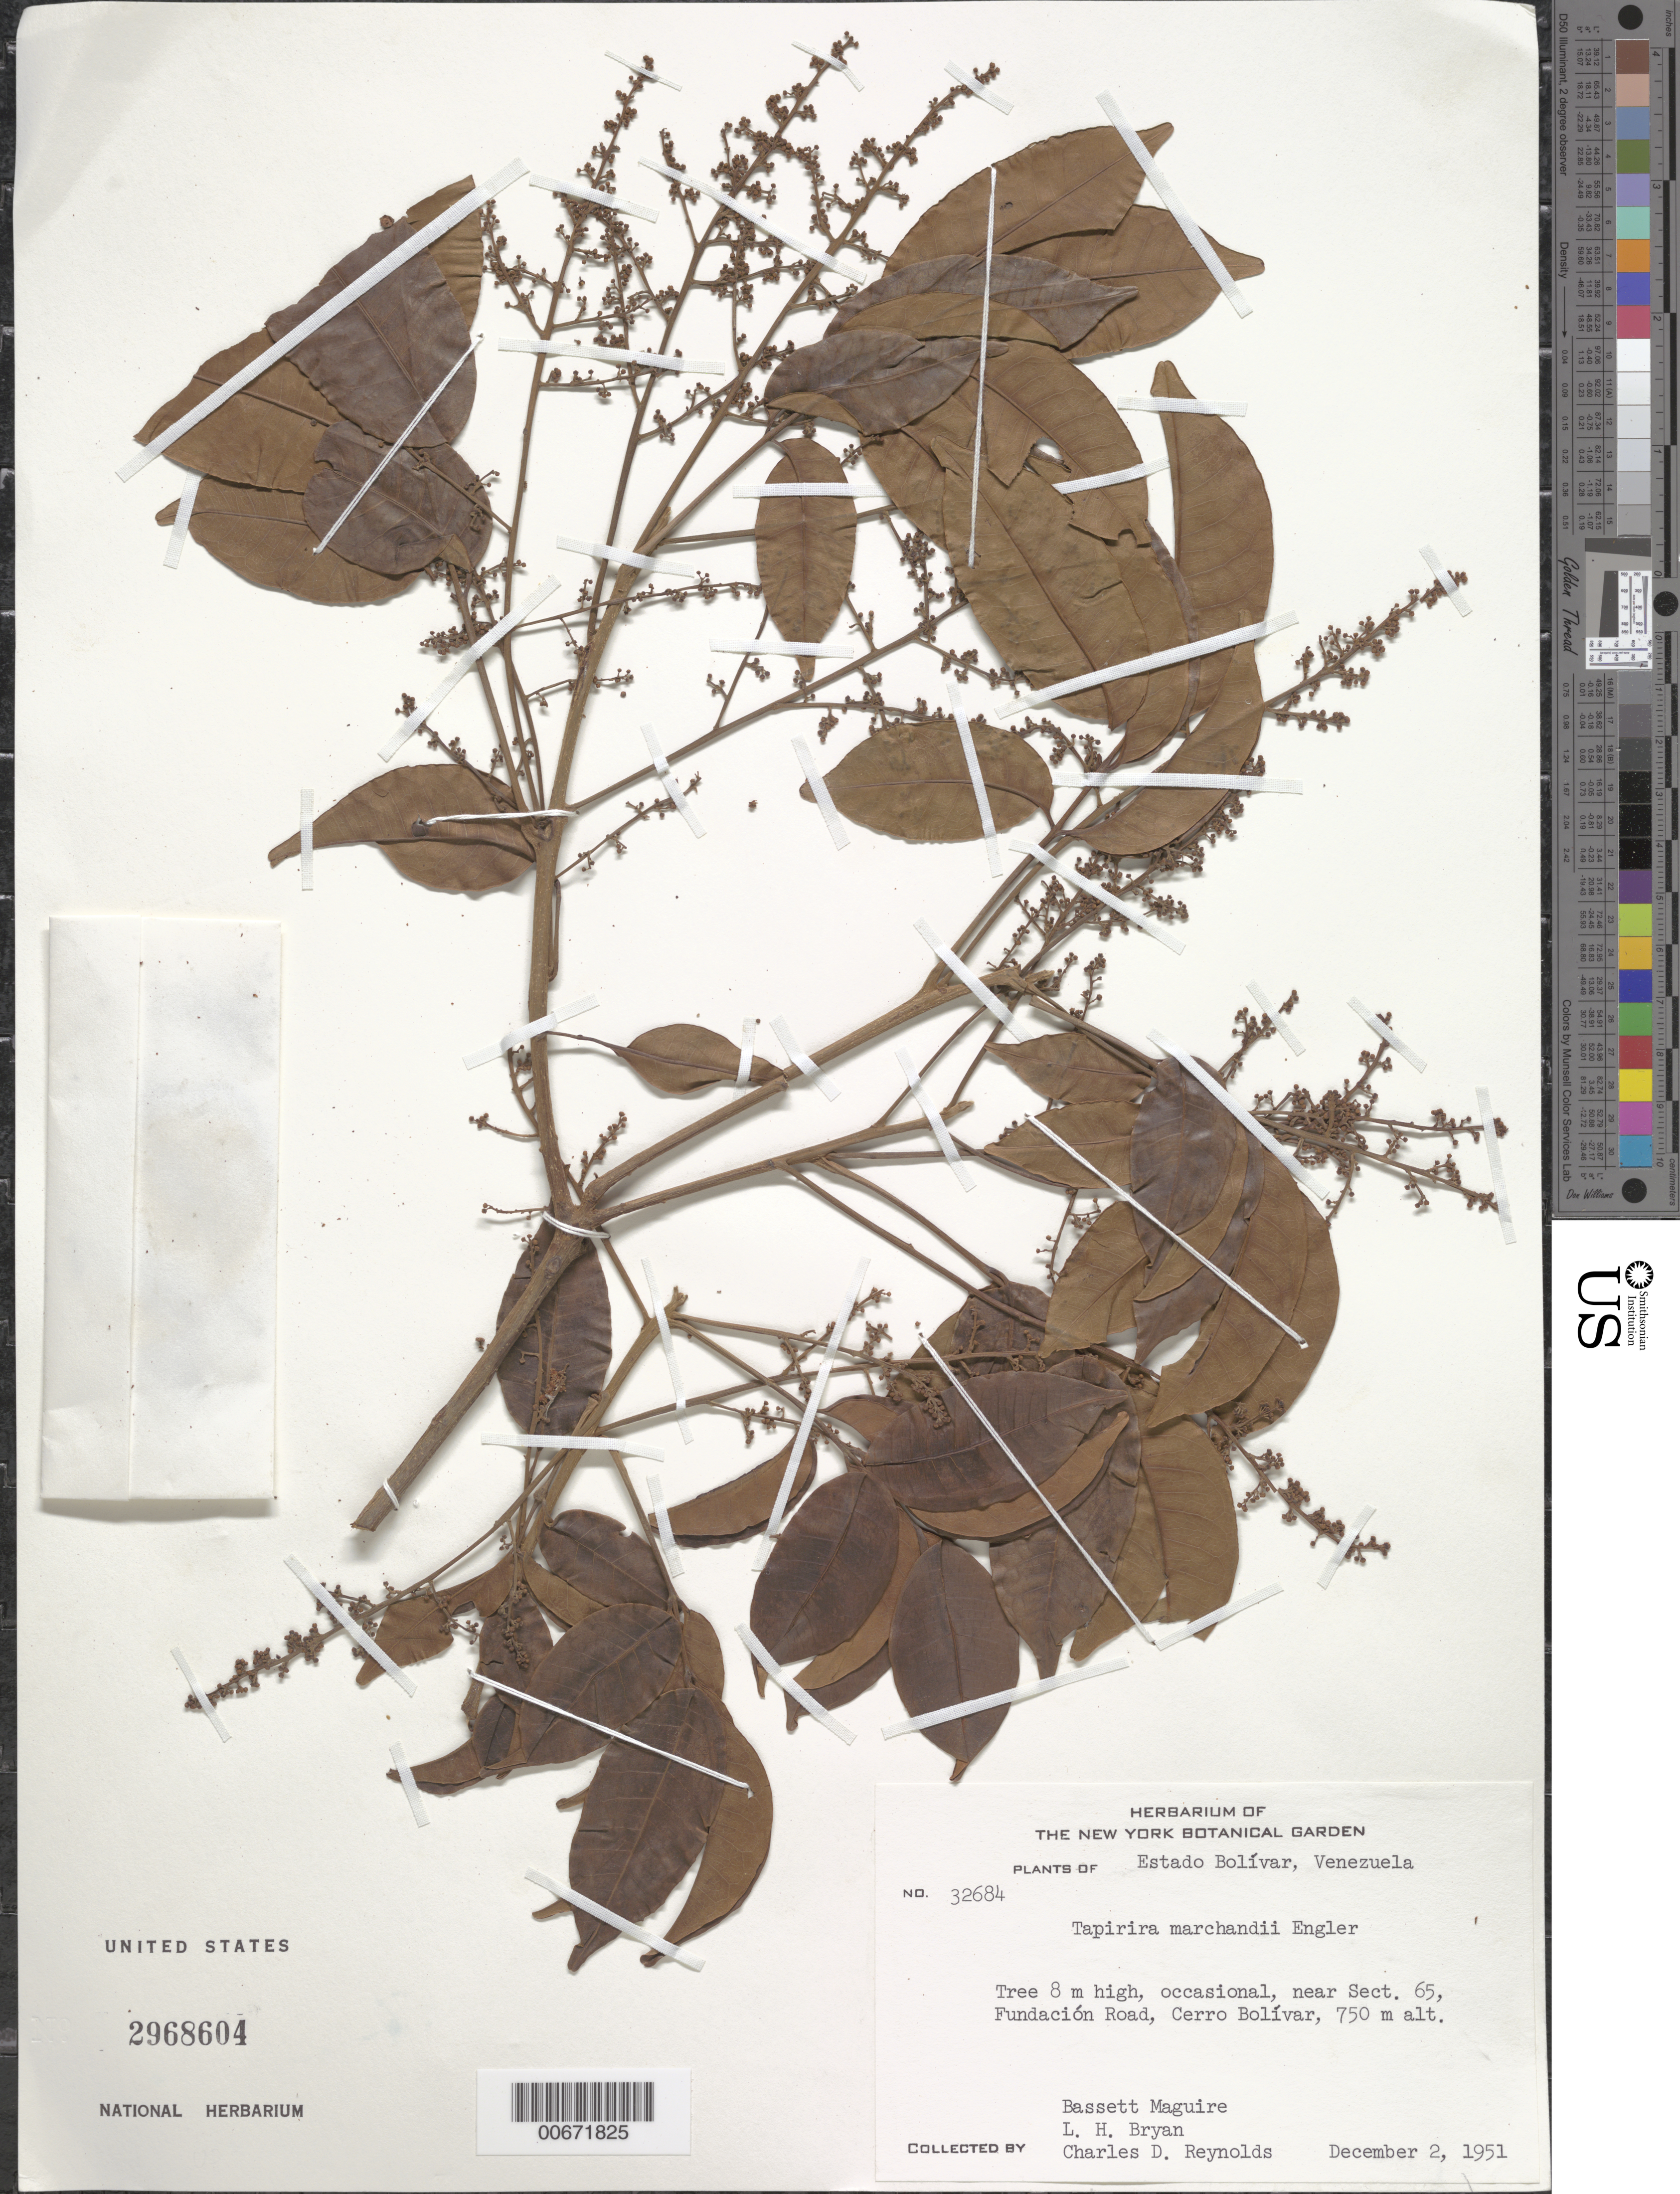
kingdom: Plantae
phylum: Tracheophyta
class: Magnoliopsida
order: Sapindales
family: Anacardiaceae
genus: Tapirira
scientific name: Tapirira guianensis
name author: Aubl.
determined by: Mitchell, John D.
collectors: B. Maguire, L. Bryan & C. Reynolds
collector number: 32684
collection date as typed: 2-Dec-51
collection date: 1951-12-02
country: Venezuela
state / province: Bolívar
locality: Cerro Bolívar, near Sect. 65, Fundación Road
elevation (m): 750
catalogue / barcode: US 2968604